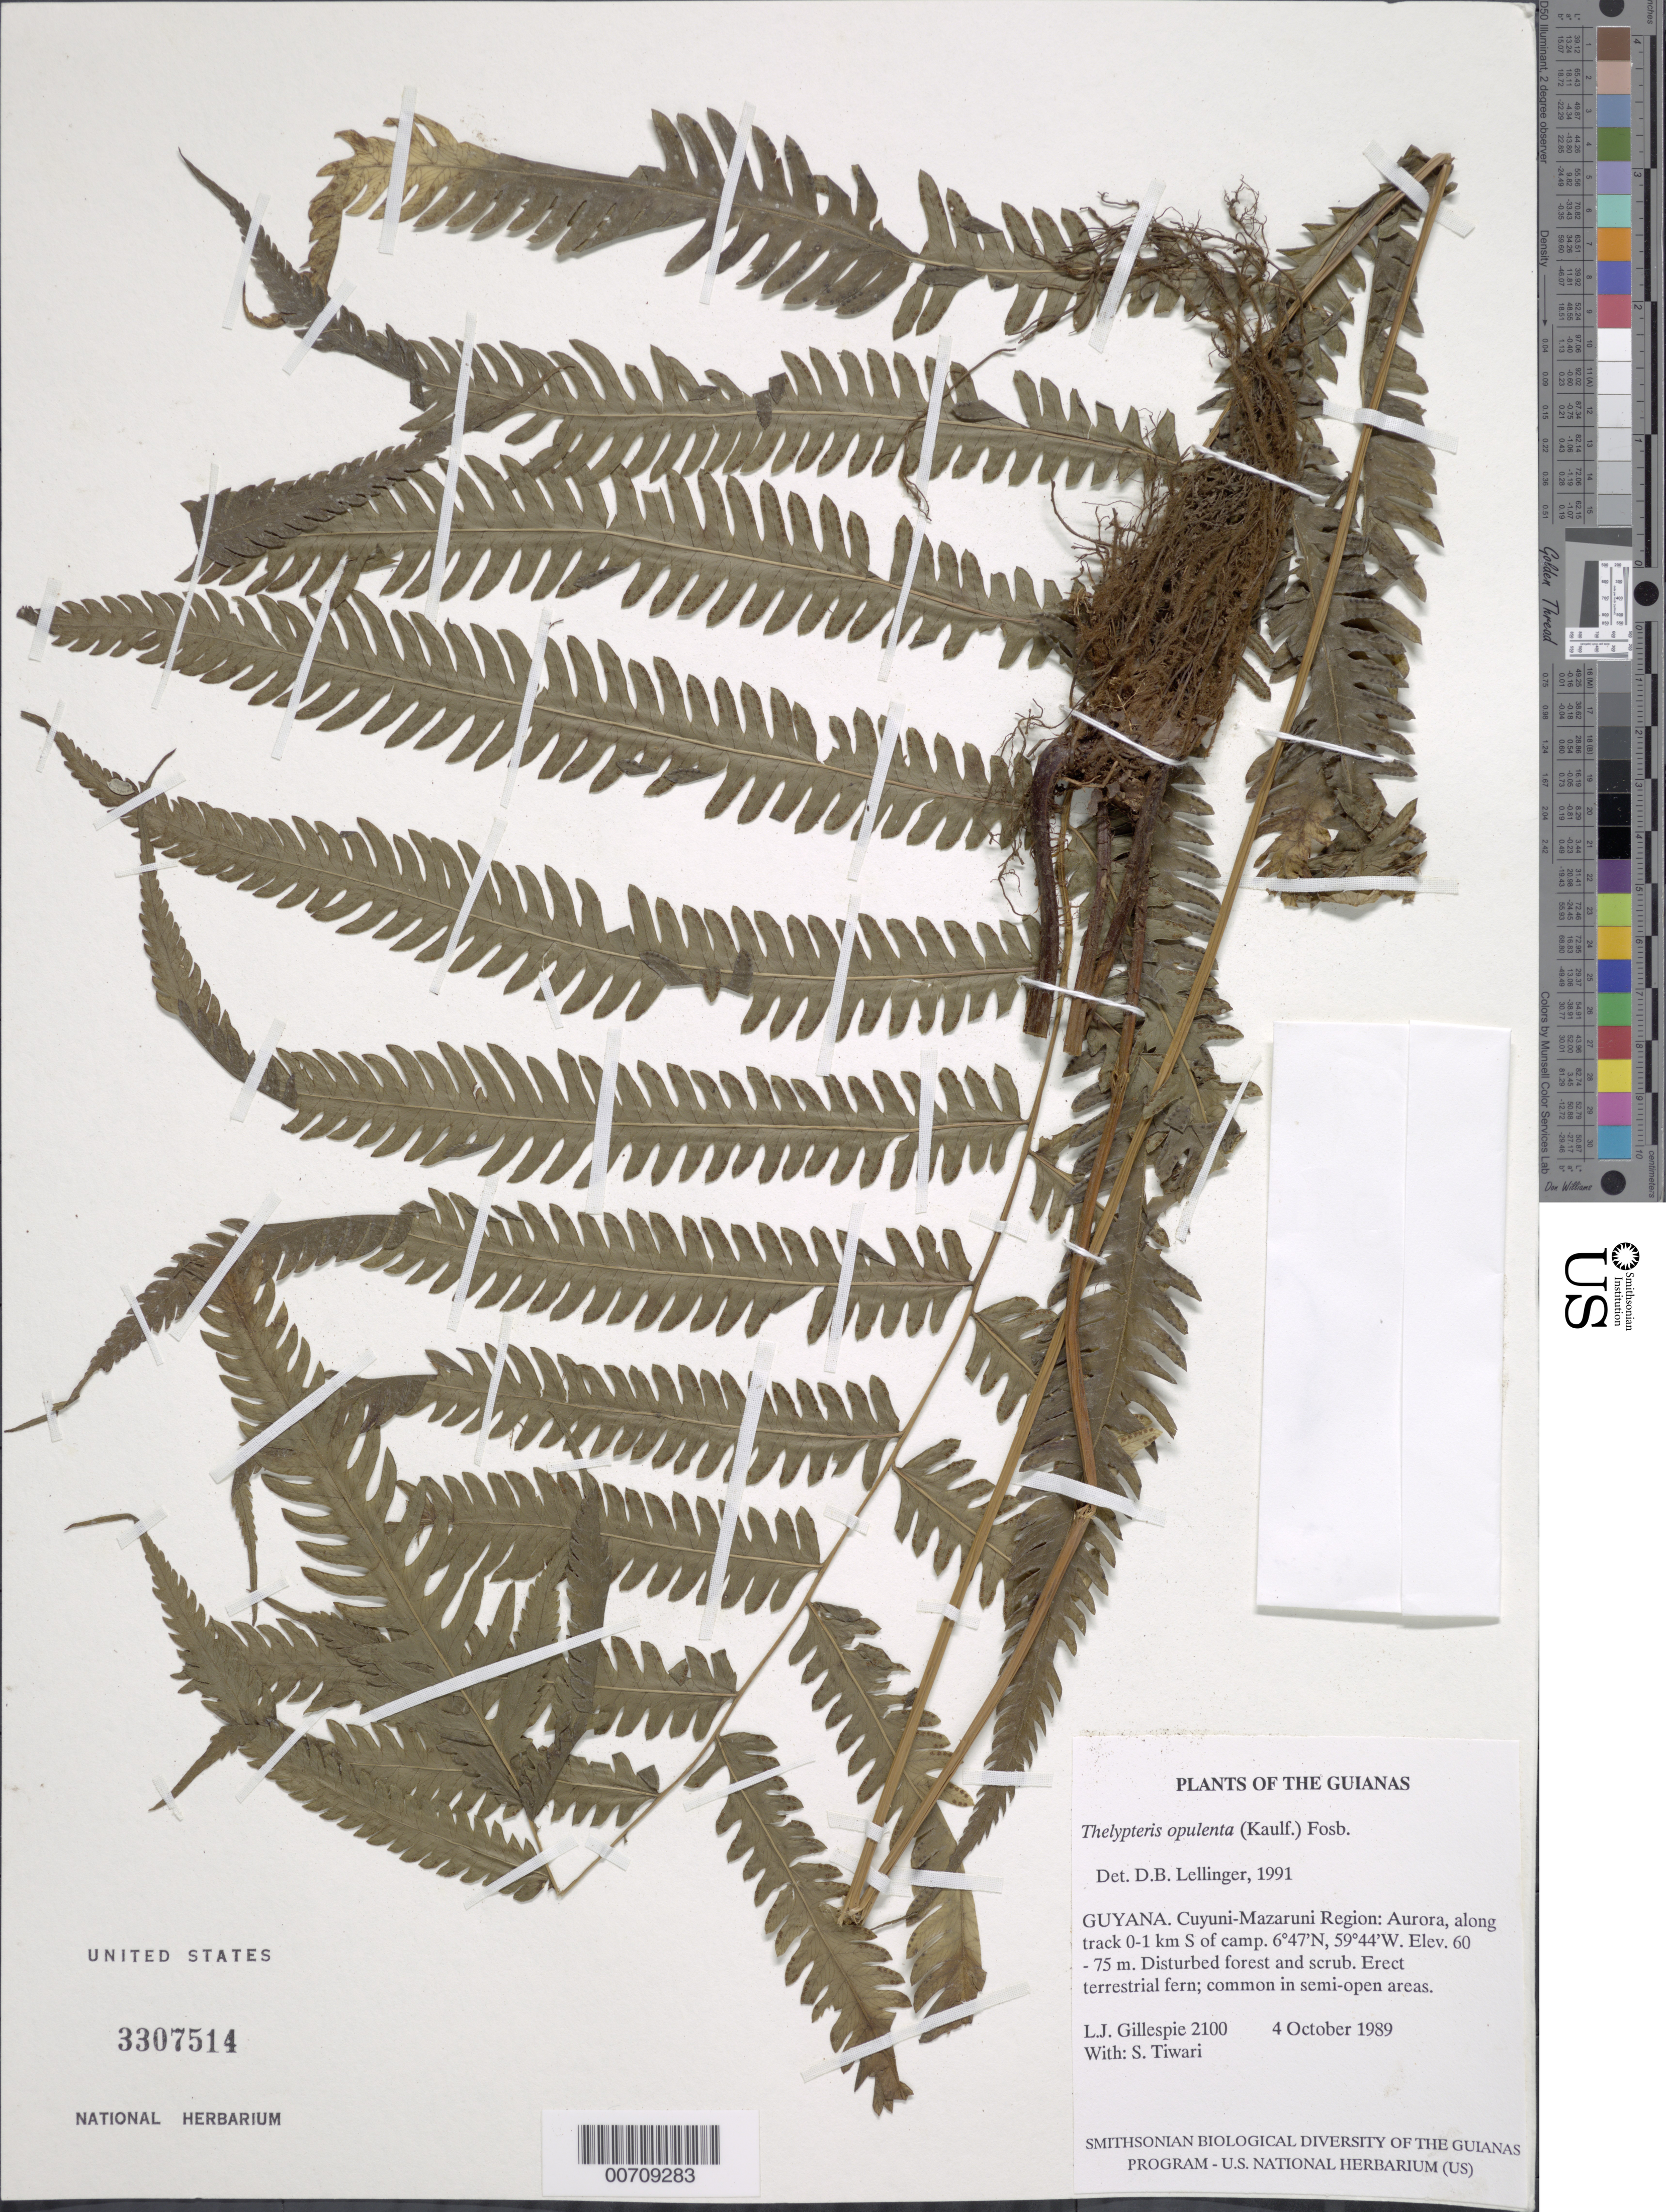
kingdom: Plantae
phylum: Tracheophyta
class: Polypodiopsida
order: Polypodiales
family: Thelypteridaceae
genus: Amphineuron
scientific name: Amphineuron opulentum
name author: (Kaulf.) Holttum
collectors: L. J. Gillespie & S. Tiwari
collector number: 2100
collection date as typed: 4 October 1989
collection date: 1989-10-04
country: Guyana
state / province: Cuyuni-Mazaruni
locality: Aurora, along track 0-1 km S of camp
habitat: Disturbed forest and scrub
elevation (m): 60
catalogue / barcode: US 3307514